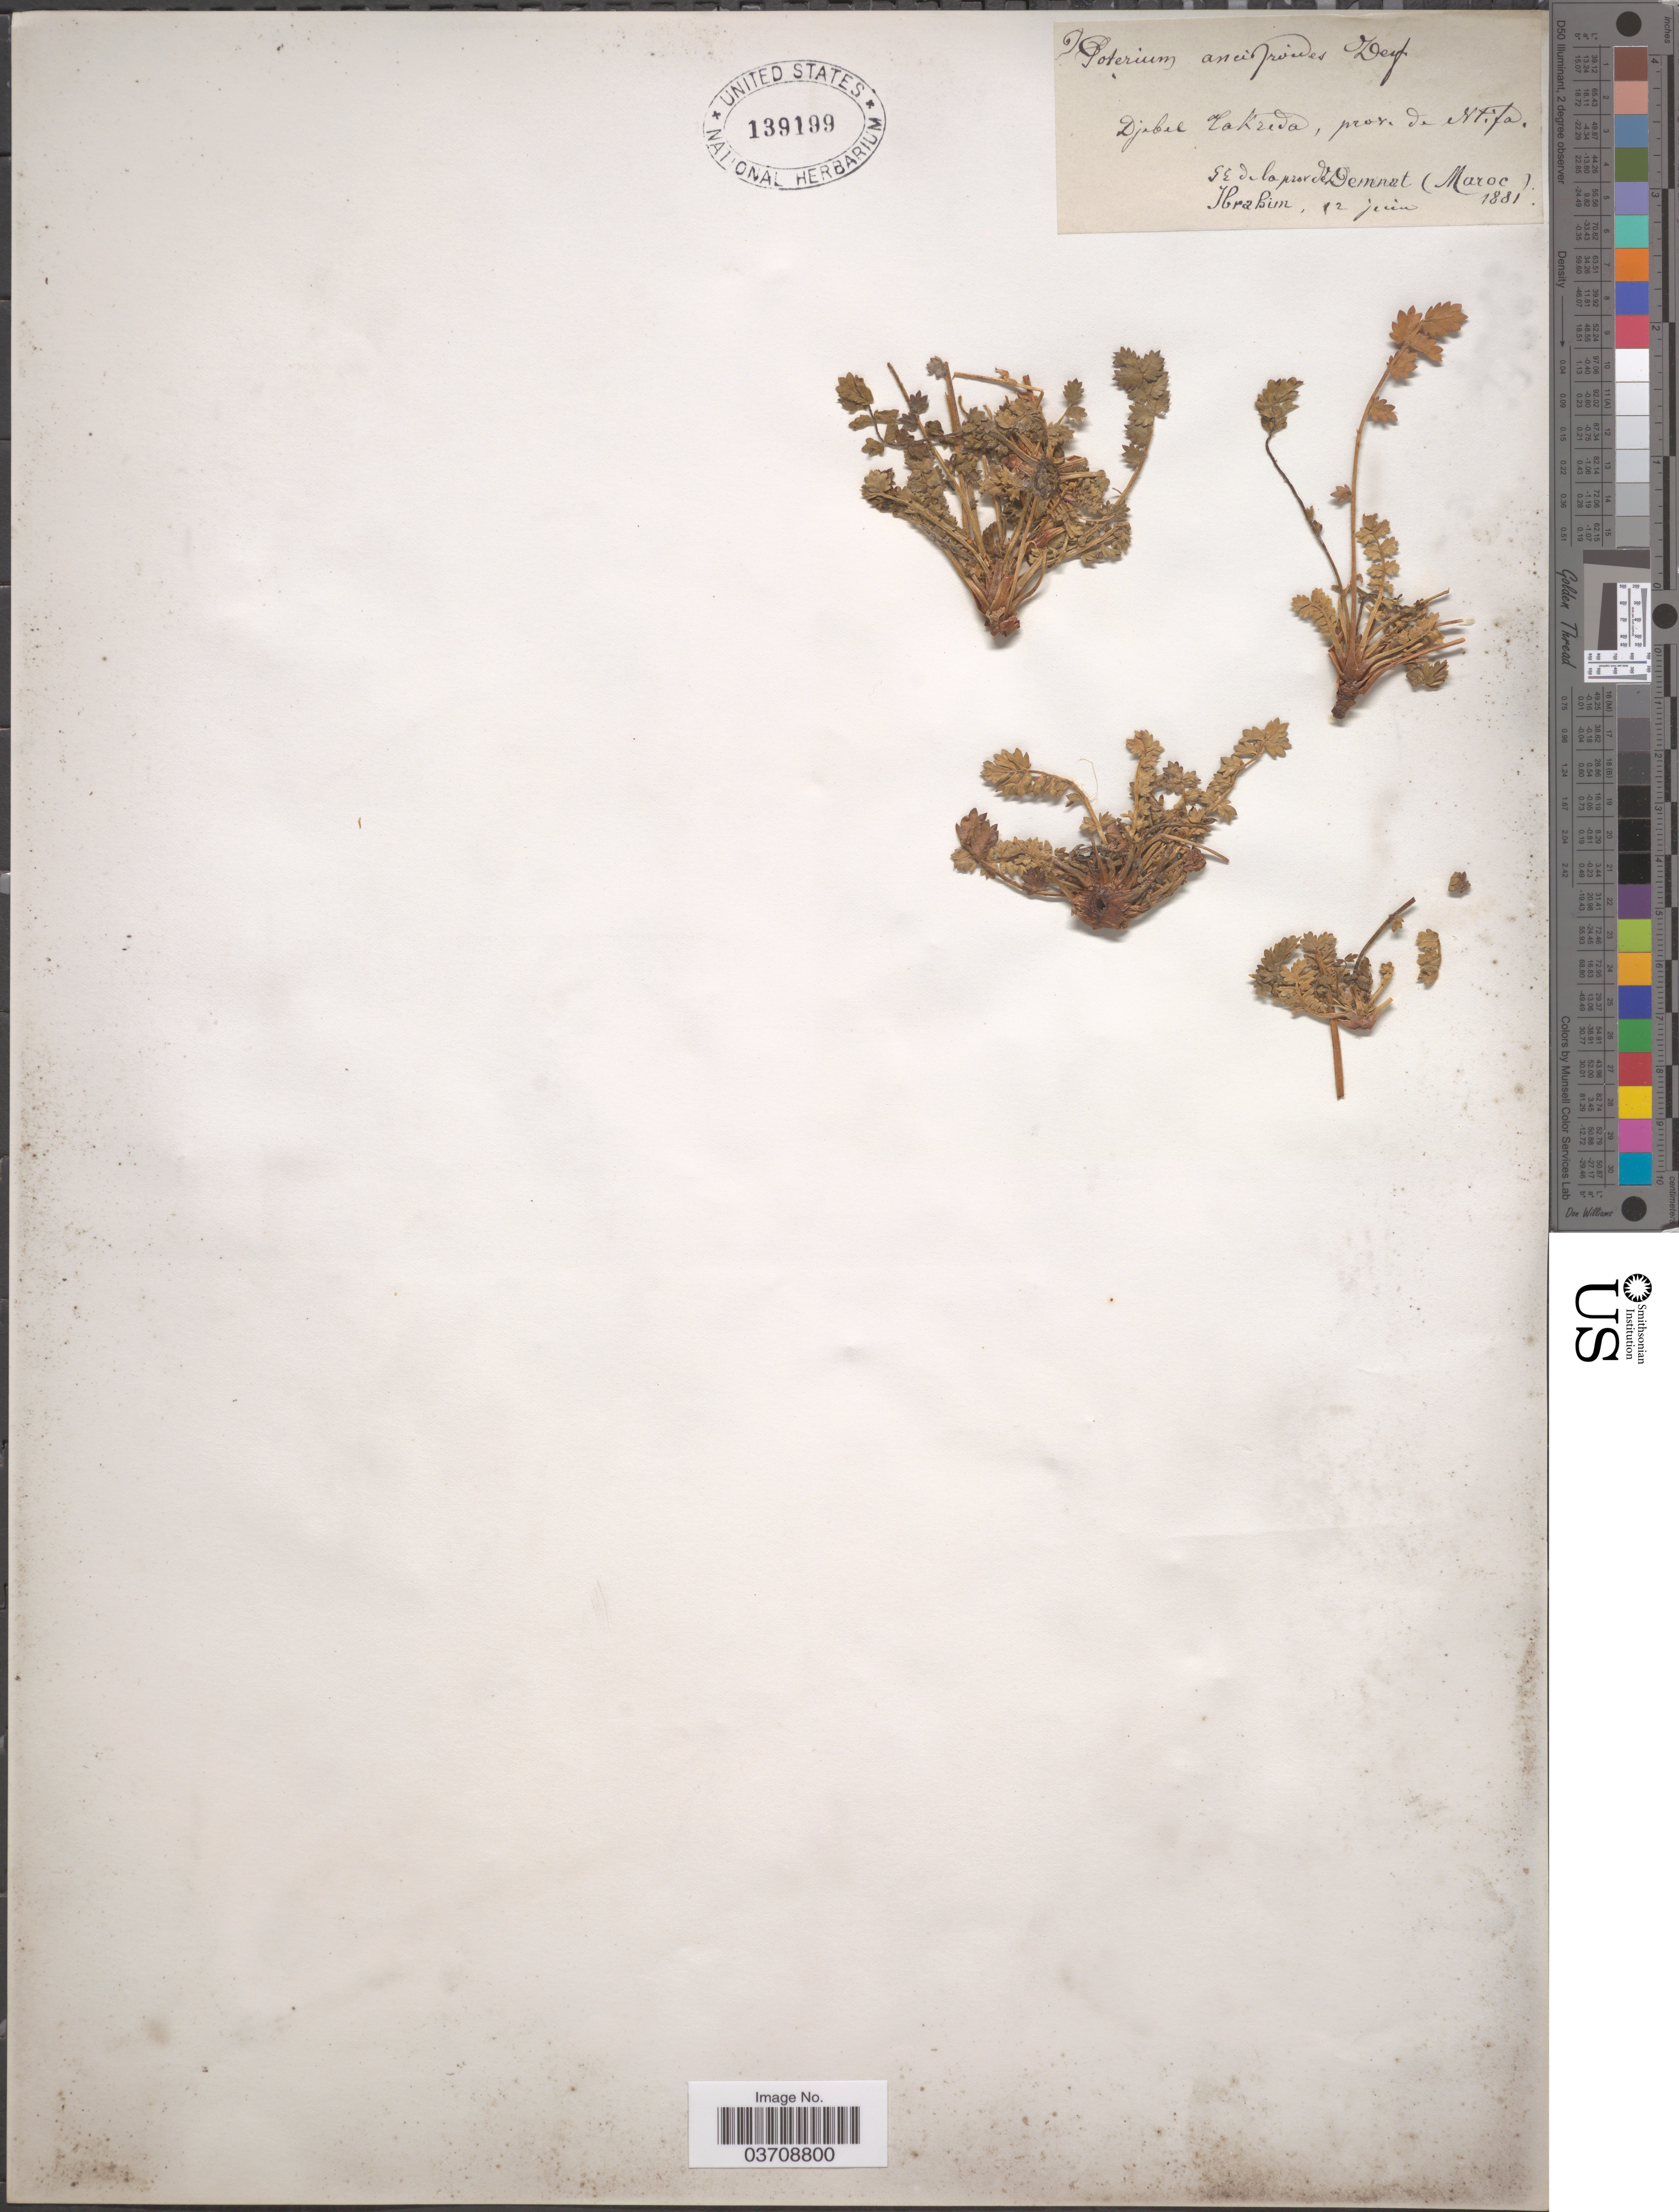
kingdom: Plantae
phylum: Tracheophyta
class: Magnoliopsida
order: Rosales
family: Rosaceae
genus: Sanguisorba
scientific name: Sanguisorba ancistroides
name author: (Desf.) Ces.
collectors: -. Ibrahim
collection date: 1881-06-12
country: Morocco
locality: Djebel Takreda, pror. de Ntifa. S E de la prov dé Demnet (Maroc).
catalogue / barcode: US 139199